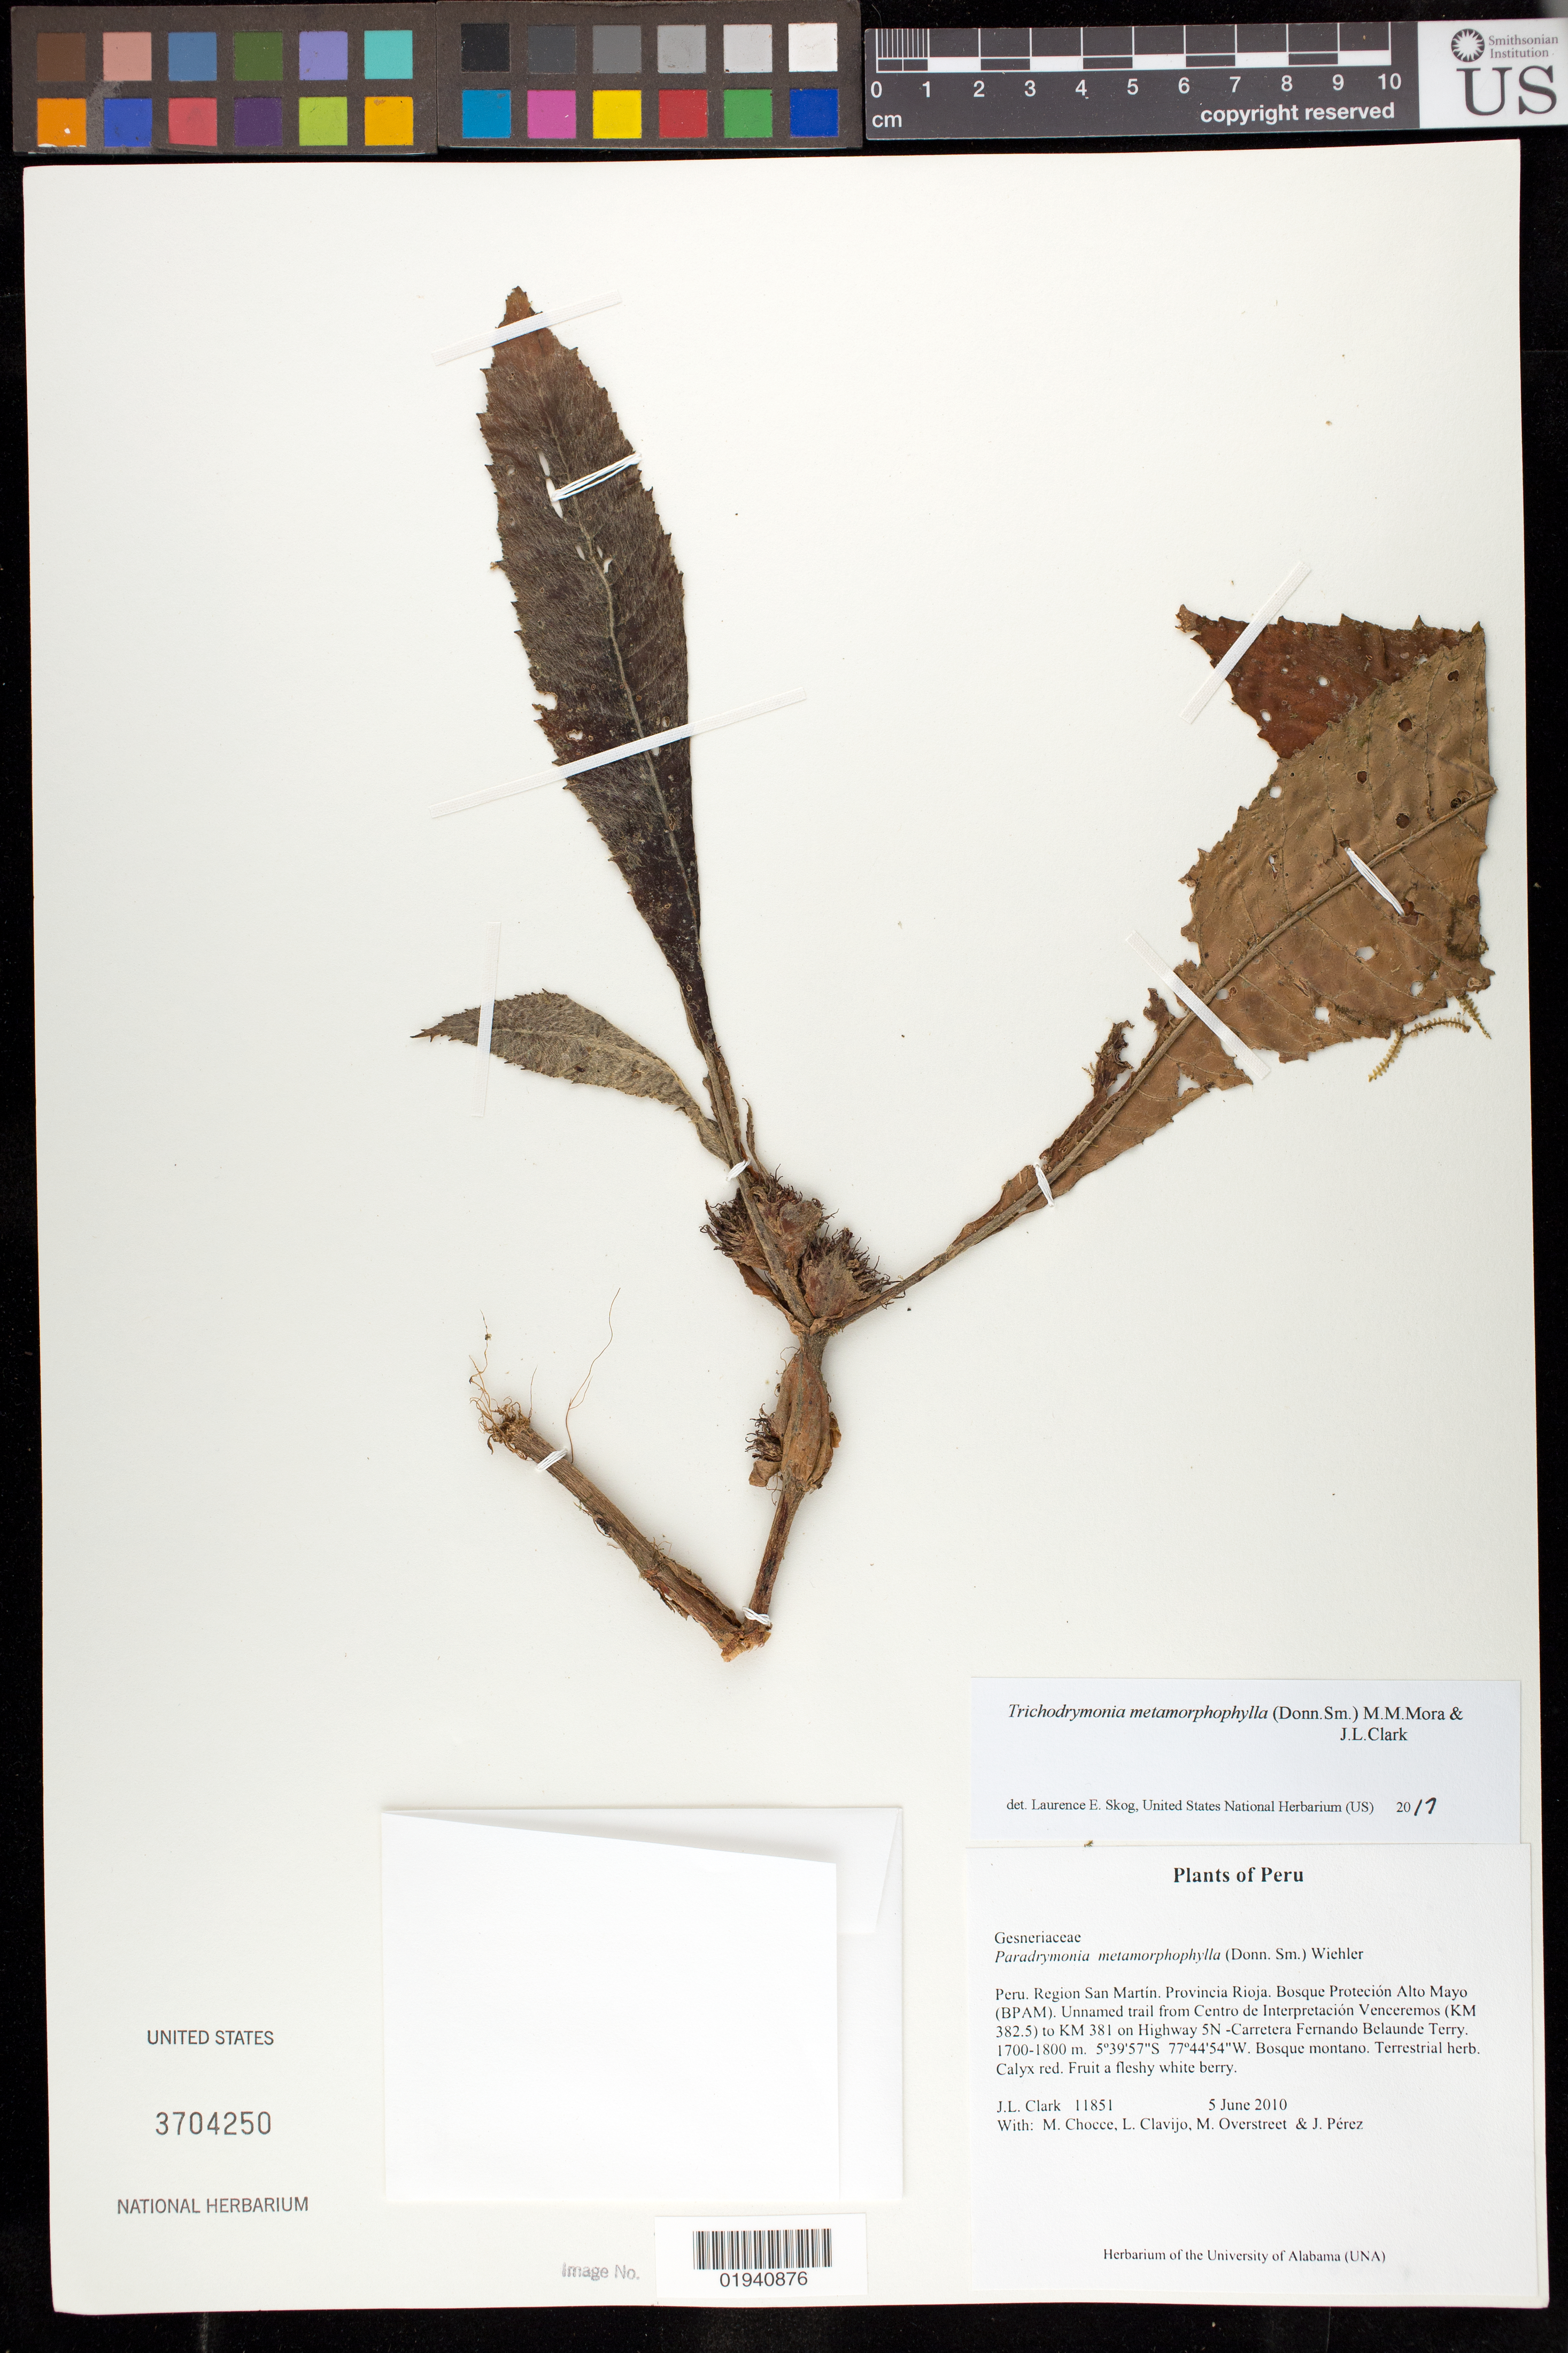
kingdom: Plantae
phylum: Tracheophyta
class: Magnoliopsida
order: Lamiales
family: Gesneriaceae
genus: Trichodrymonia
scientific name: Trichodrymonia metamorphophylla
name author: (Donn. Sm.) M.M. Mora & J.L. Clark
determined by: Skog, Laurence E.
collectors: J. L. Clark, M. Chocce, L. Clavijo, M. Overstreet & J. Perez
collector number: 11851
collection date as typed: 5 Jun 2010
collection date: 2010-06-05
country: Peru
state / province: San Martín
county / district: Rioja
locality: Bosque Protecion Alto Mayo (BPAM). Unnamed trail from Centro de Interpretacion Venceremos (KM 382.5) to KM 381 on Highway 5N. Carretera Fernando Belaunde Terry.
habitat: Bosque montano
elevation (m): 1700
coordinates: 5 39 57 S, 77 44 54 W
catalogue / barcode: US 3704250